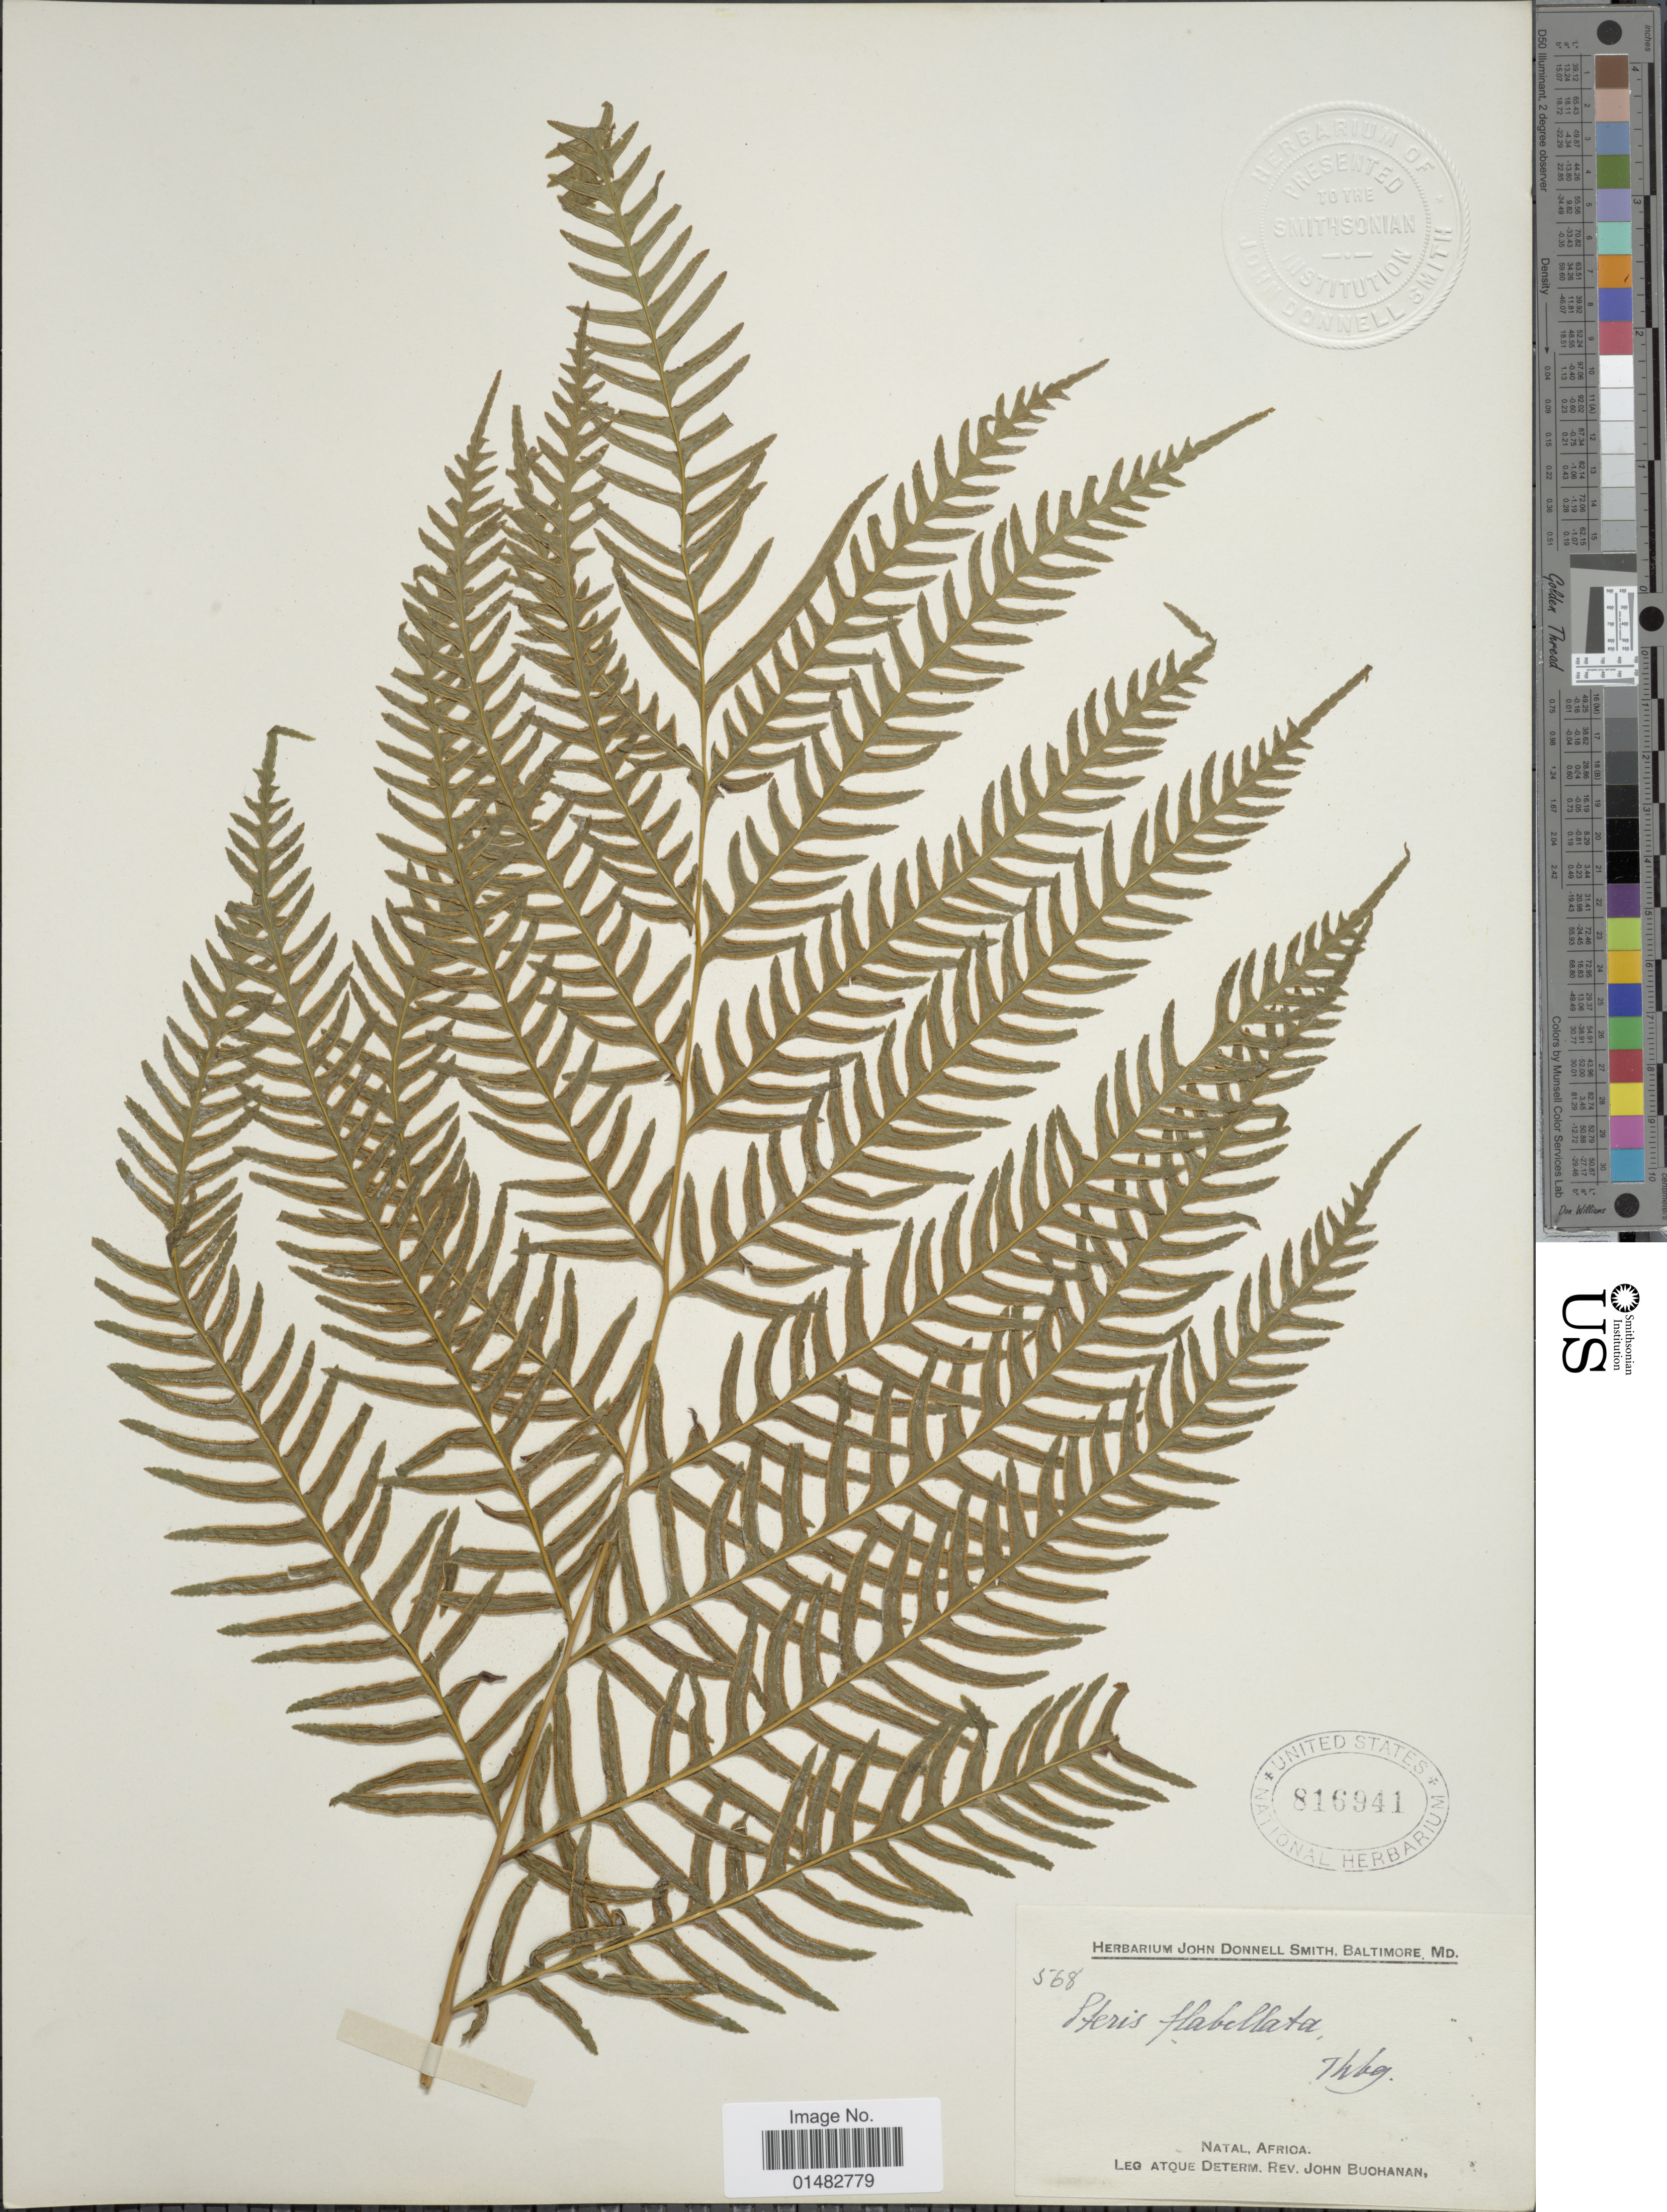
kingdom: Plantae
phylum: Tracheophyta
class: Polypodiopsida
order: Polypodiales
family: Pteridaceae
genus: Pteris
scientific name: Pteris dentata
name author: Forssk.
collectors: J. Buchanan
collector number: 568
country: South Africa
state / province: KwaZulu-Natal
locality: Natal, Africa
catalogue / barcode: US 816941